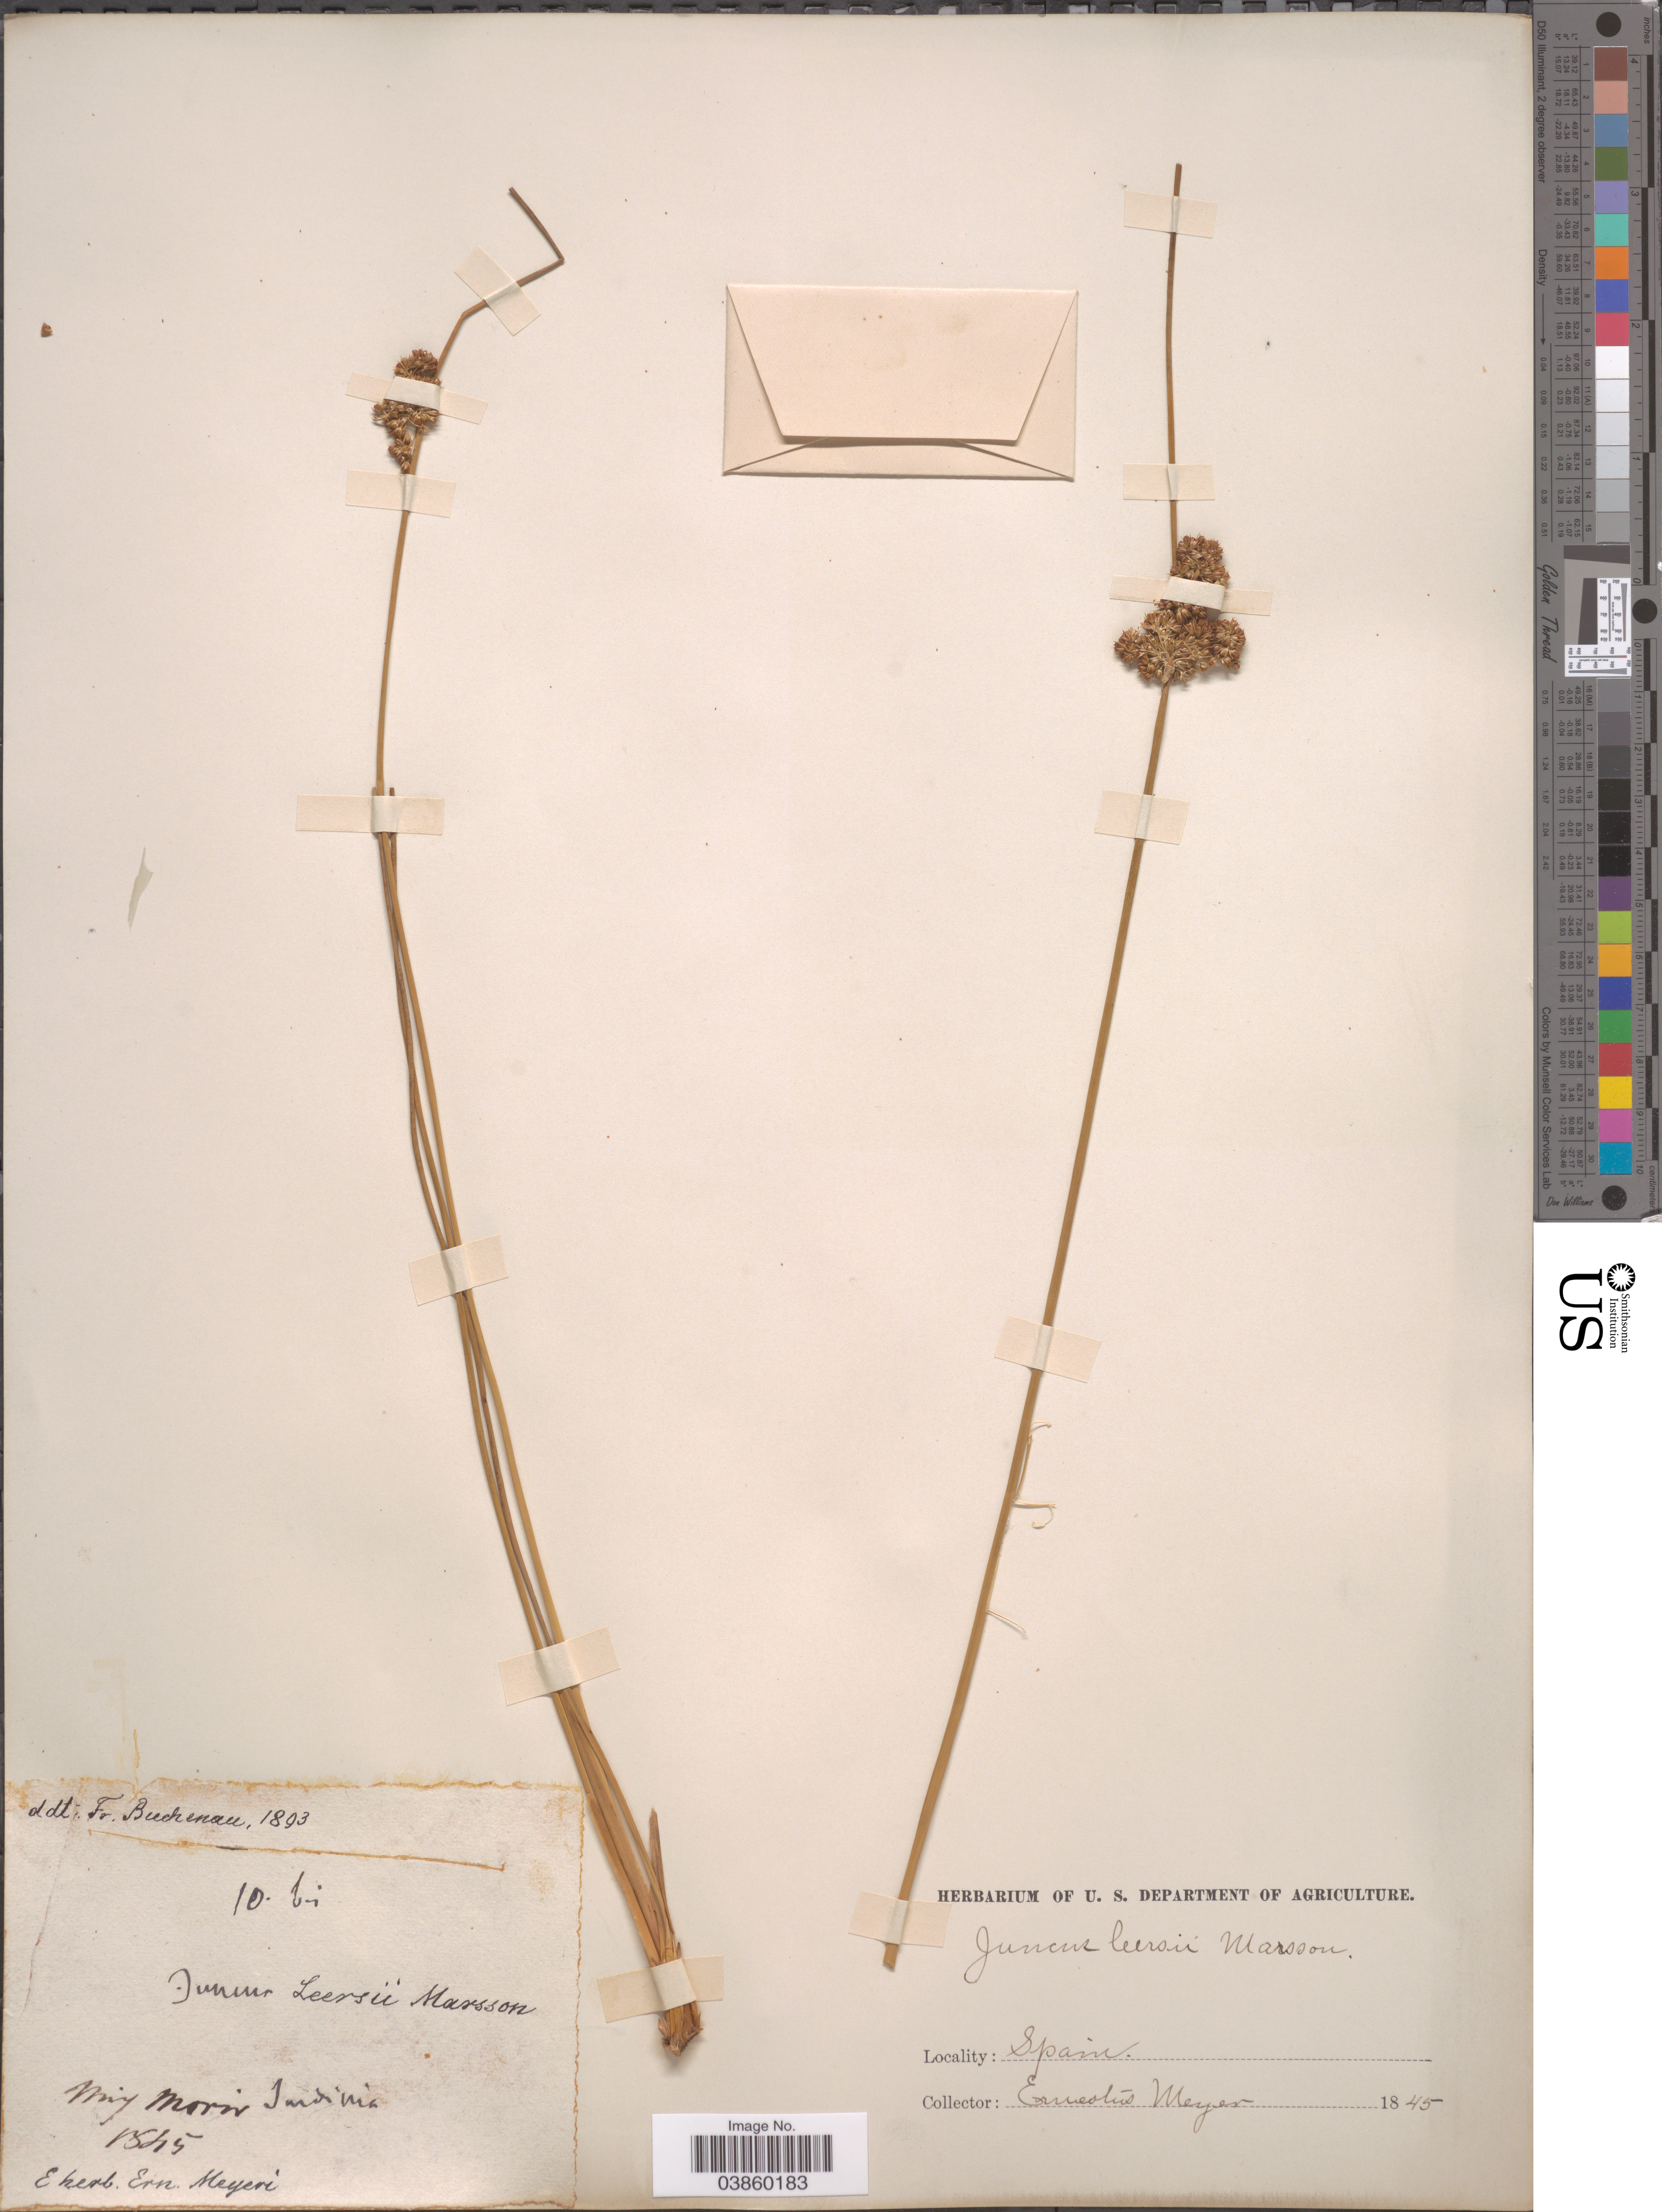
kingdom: Plantae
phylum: Tracheophyta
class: Liliopsida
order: Poales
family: Juncaceae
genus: Juncus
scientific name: Juncus conglomeratus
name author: L.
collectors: E. Meyer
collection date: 1845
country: Spain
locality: [illegible text].